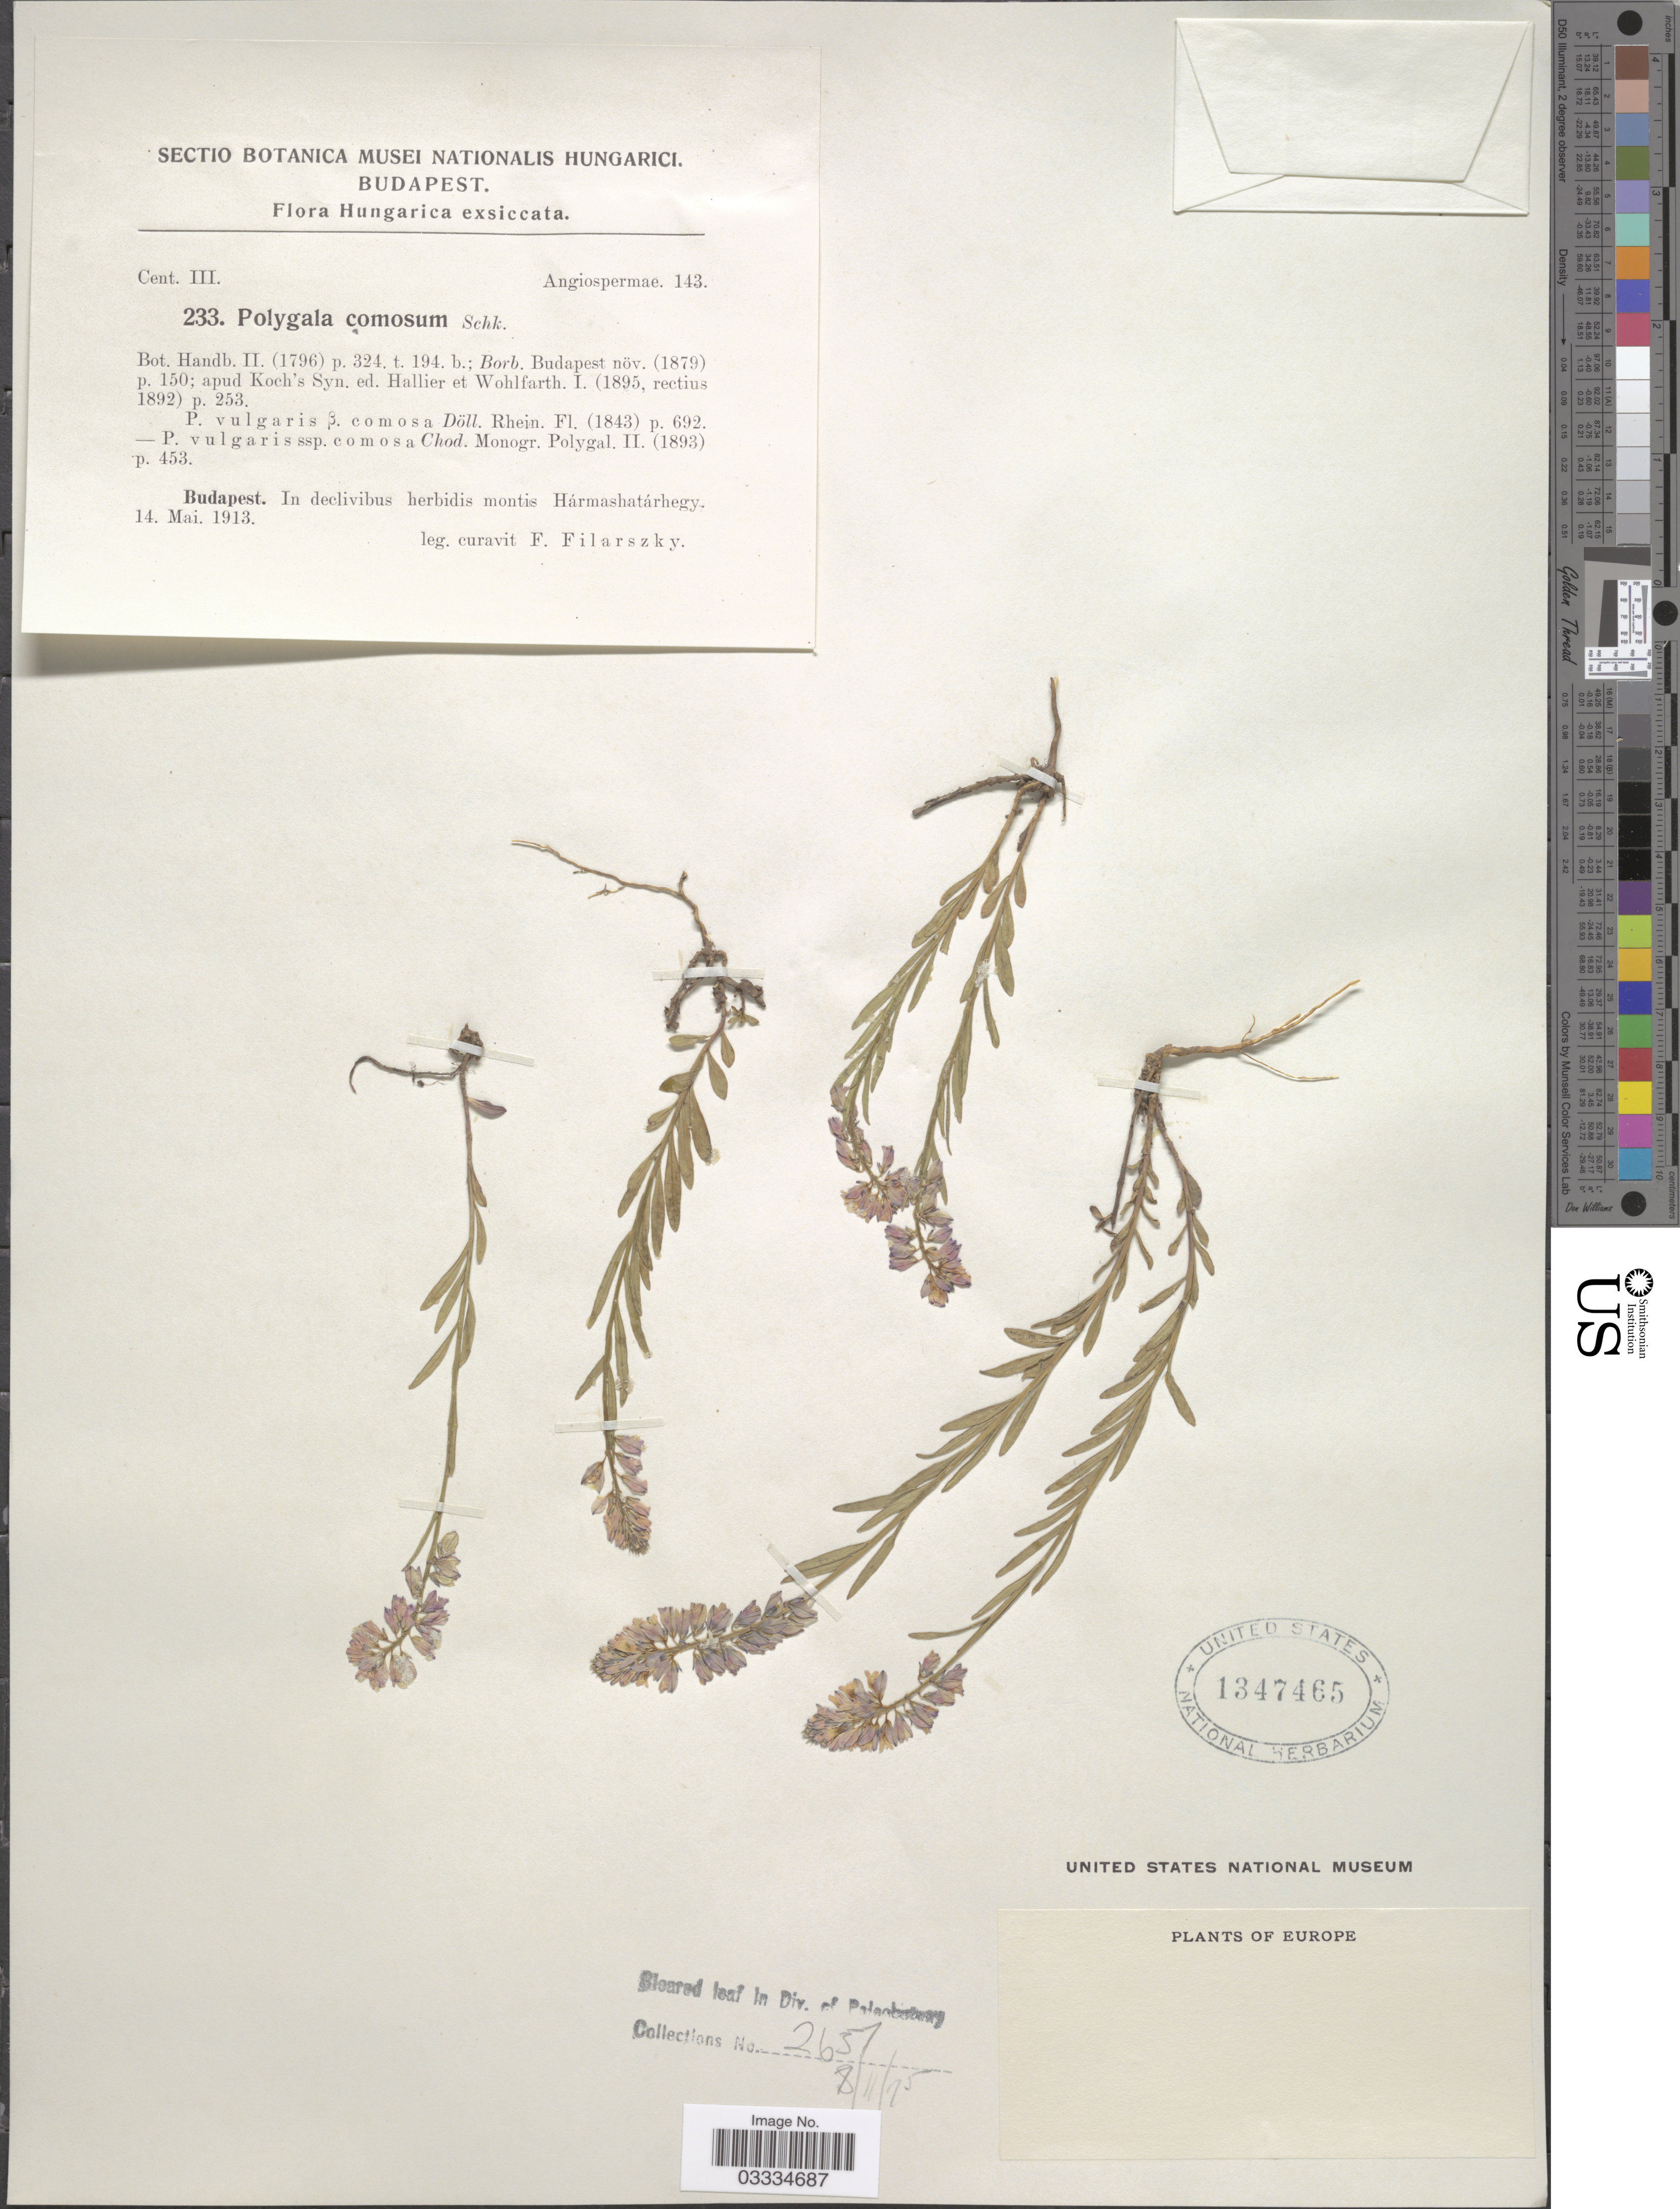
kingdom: Plantae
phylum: Tracheophyta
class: Magnoliopsida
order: Fabales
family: Polygalaceae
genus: Polygala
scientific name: Polygala comosa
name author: Schkuhr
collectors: F. Filarszky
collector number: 233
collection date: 1913-05-14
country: Hungary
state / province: Budapest, Capital District of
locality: Budapest. In declivibus herbidis montis Hármashatárhegy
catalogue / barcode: US 1347465